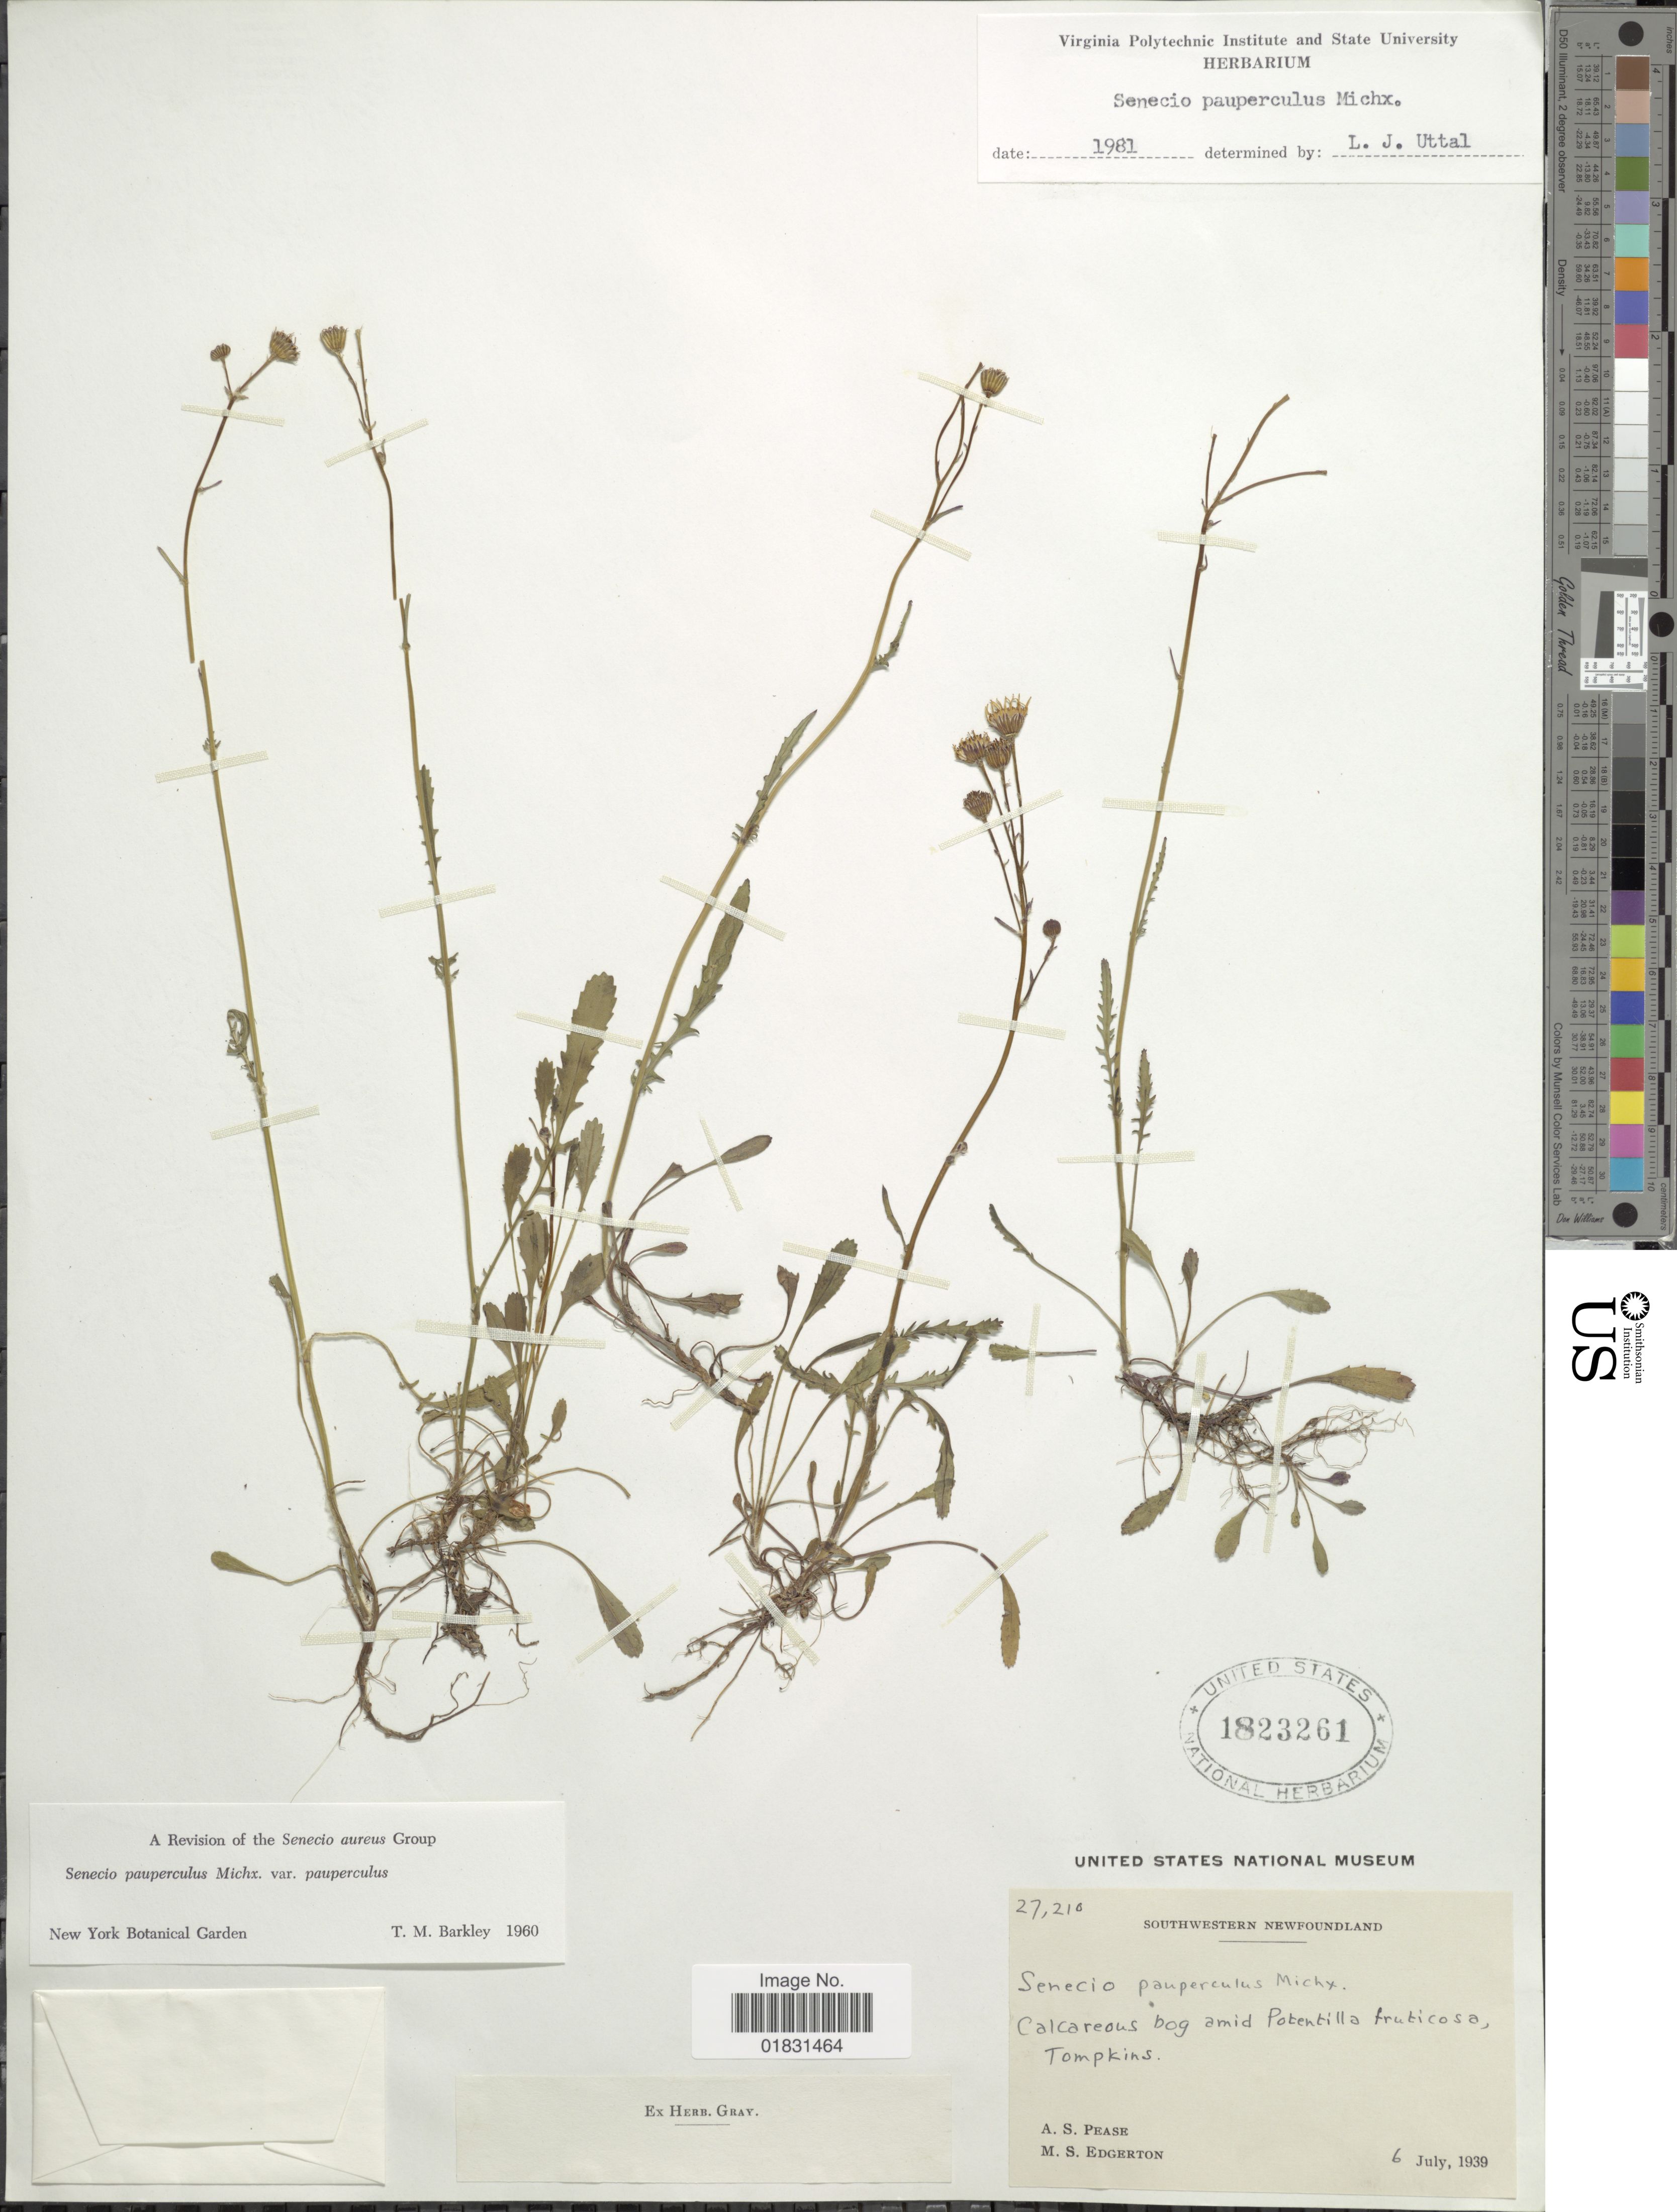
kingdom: Plantae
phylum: Tracheophyta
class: Magnoliopsida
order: Asterales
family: Asteraceae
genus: Packera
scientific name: Packera paupercula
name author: (Michx.) Á. Löve & D. Löve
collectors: A. S. Pease & M. Edgerton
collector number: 27210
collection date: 1939-07-06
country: Canada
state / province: Newfoundland and Labrador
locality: Southwestern Newfoundland, Tompkins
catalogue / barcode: US 1823261